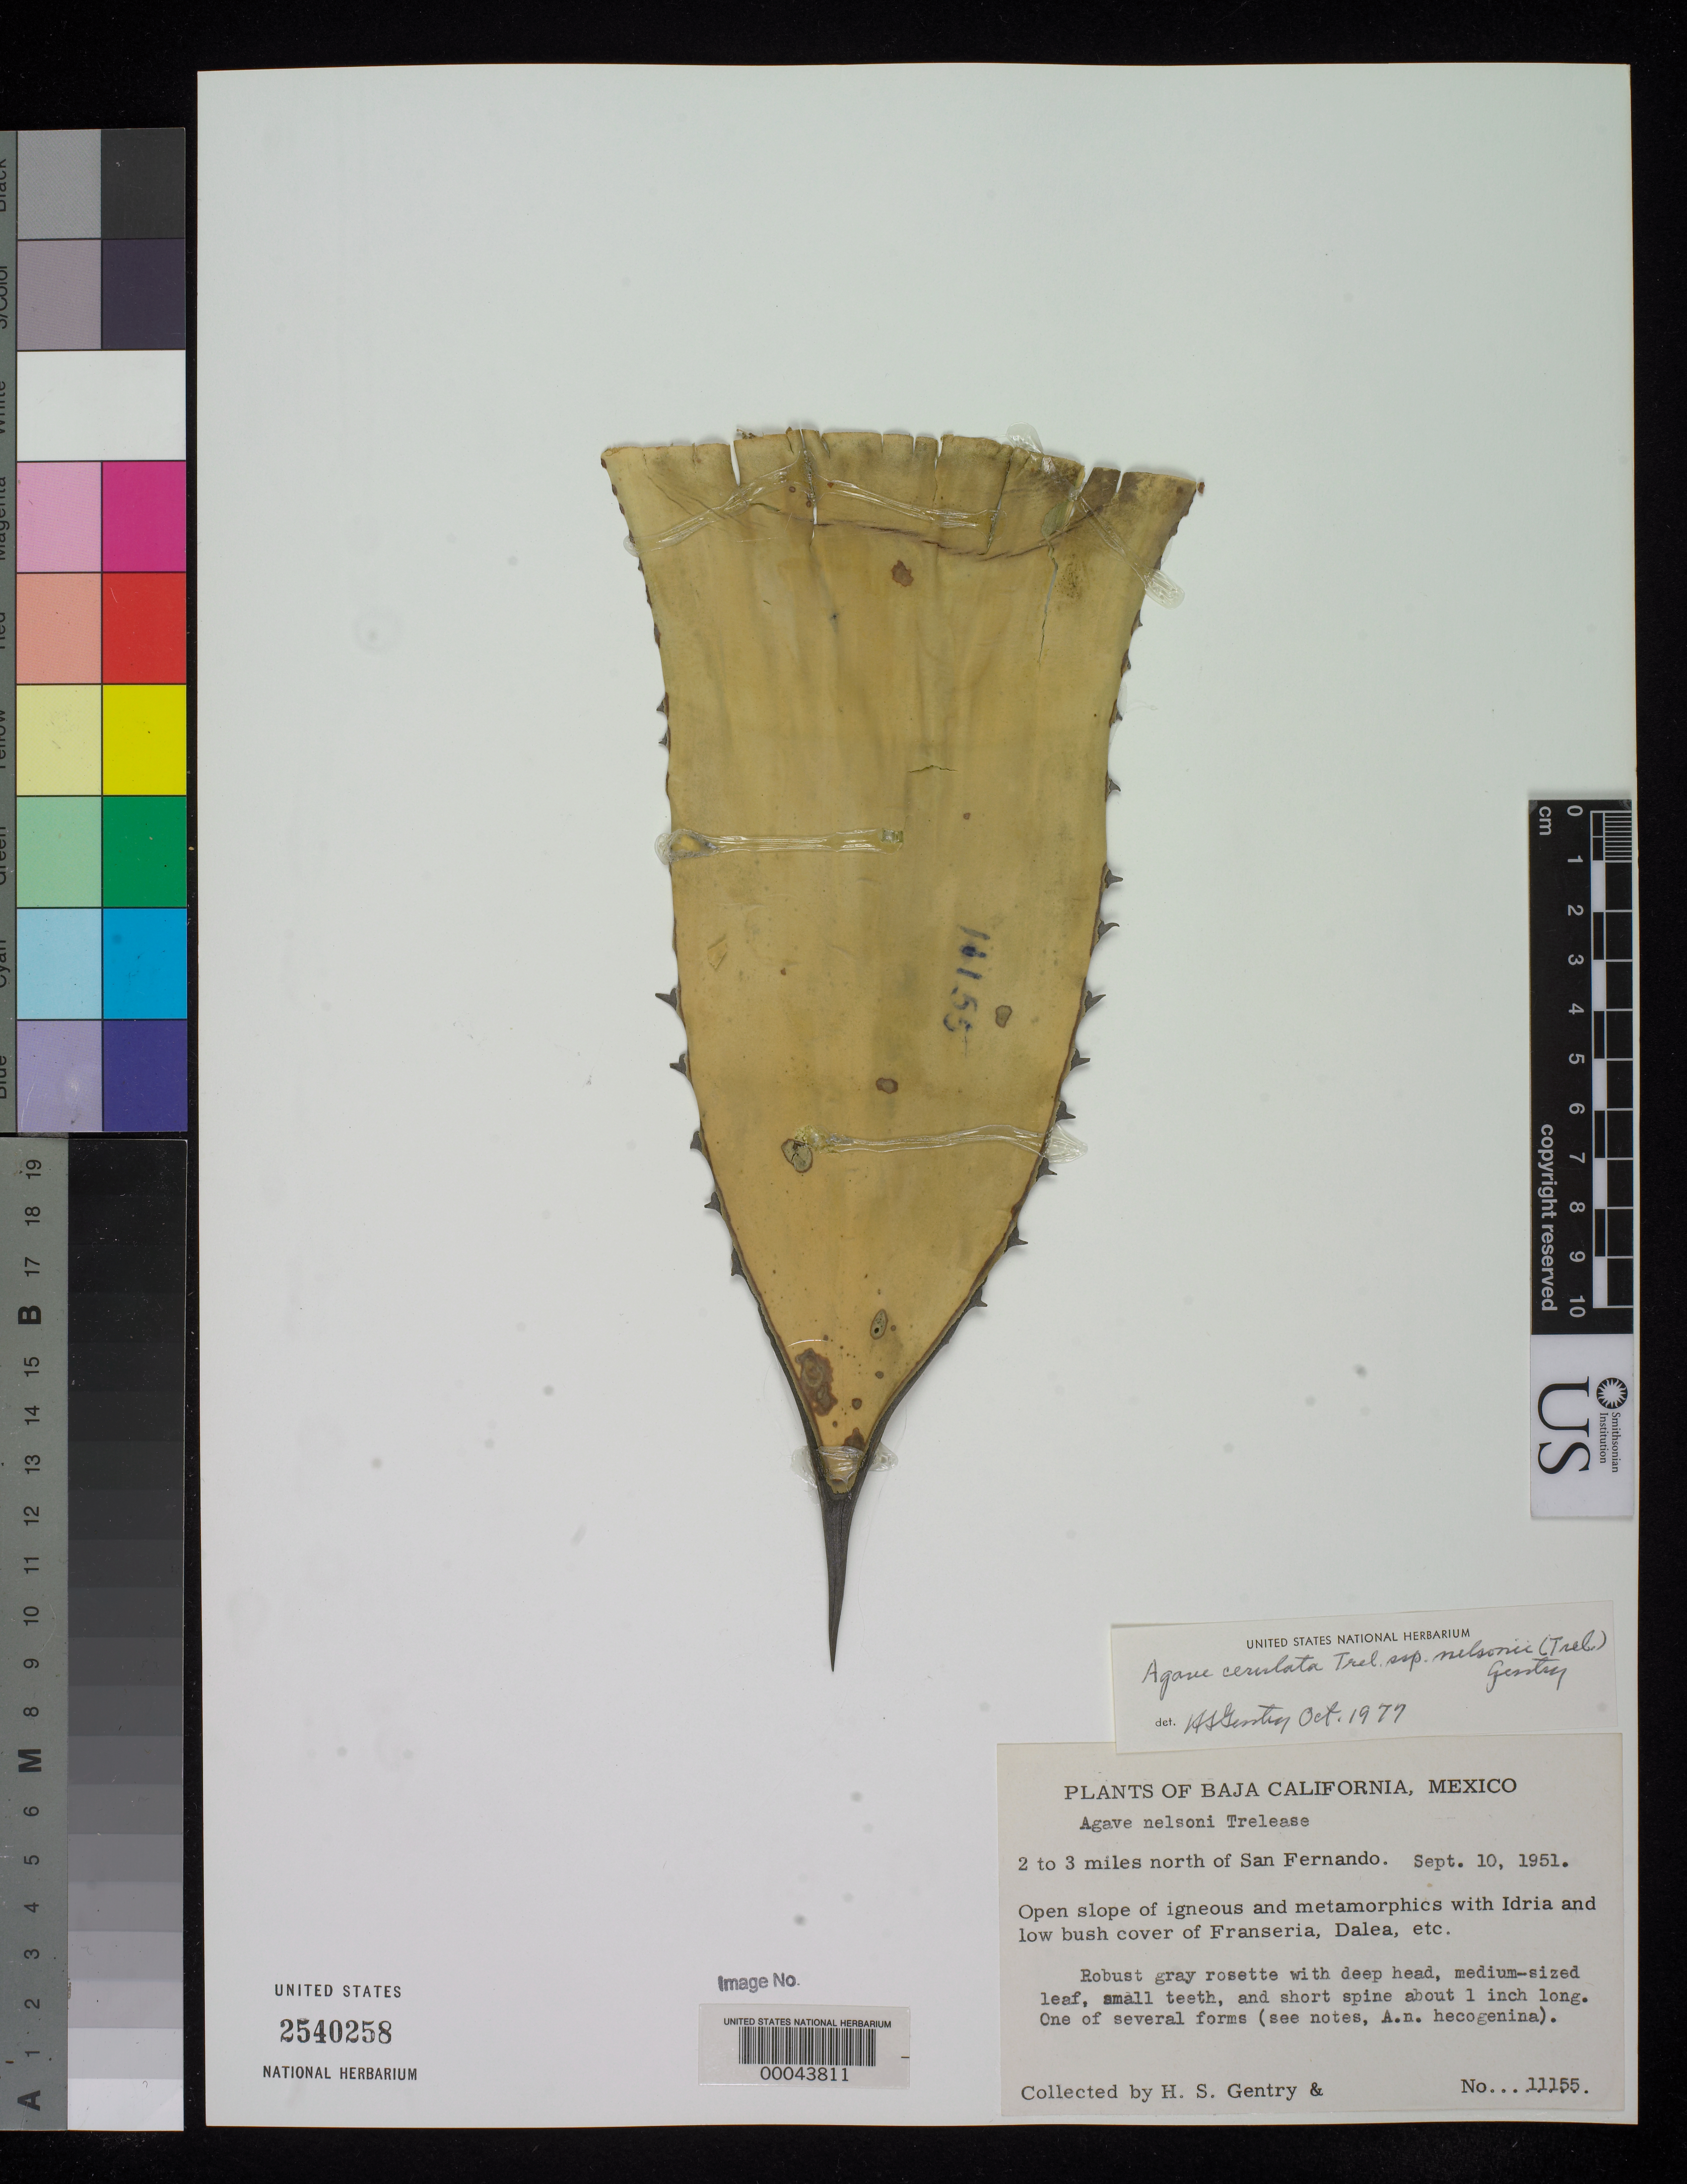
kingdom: Plantae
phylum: Tracheophyta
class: Liliopsida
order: Asparagales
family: Asparagaceae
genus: Agave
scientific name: Agave cerulata subsp. nelsonii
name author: (Trel.) R.H. Webb & G.D. Starr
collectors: H. S. Gentry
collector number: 11155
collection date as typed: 10 Sep 1951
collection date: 1951-09-10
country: Mexico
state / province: Baja California Norte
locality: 2-3 mi N of San Fernando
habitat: Open slope of igneous and metamorphics; low bush cover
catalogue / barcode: US 2540258